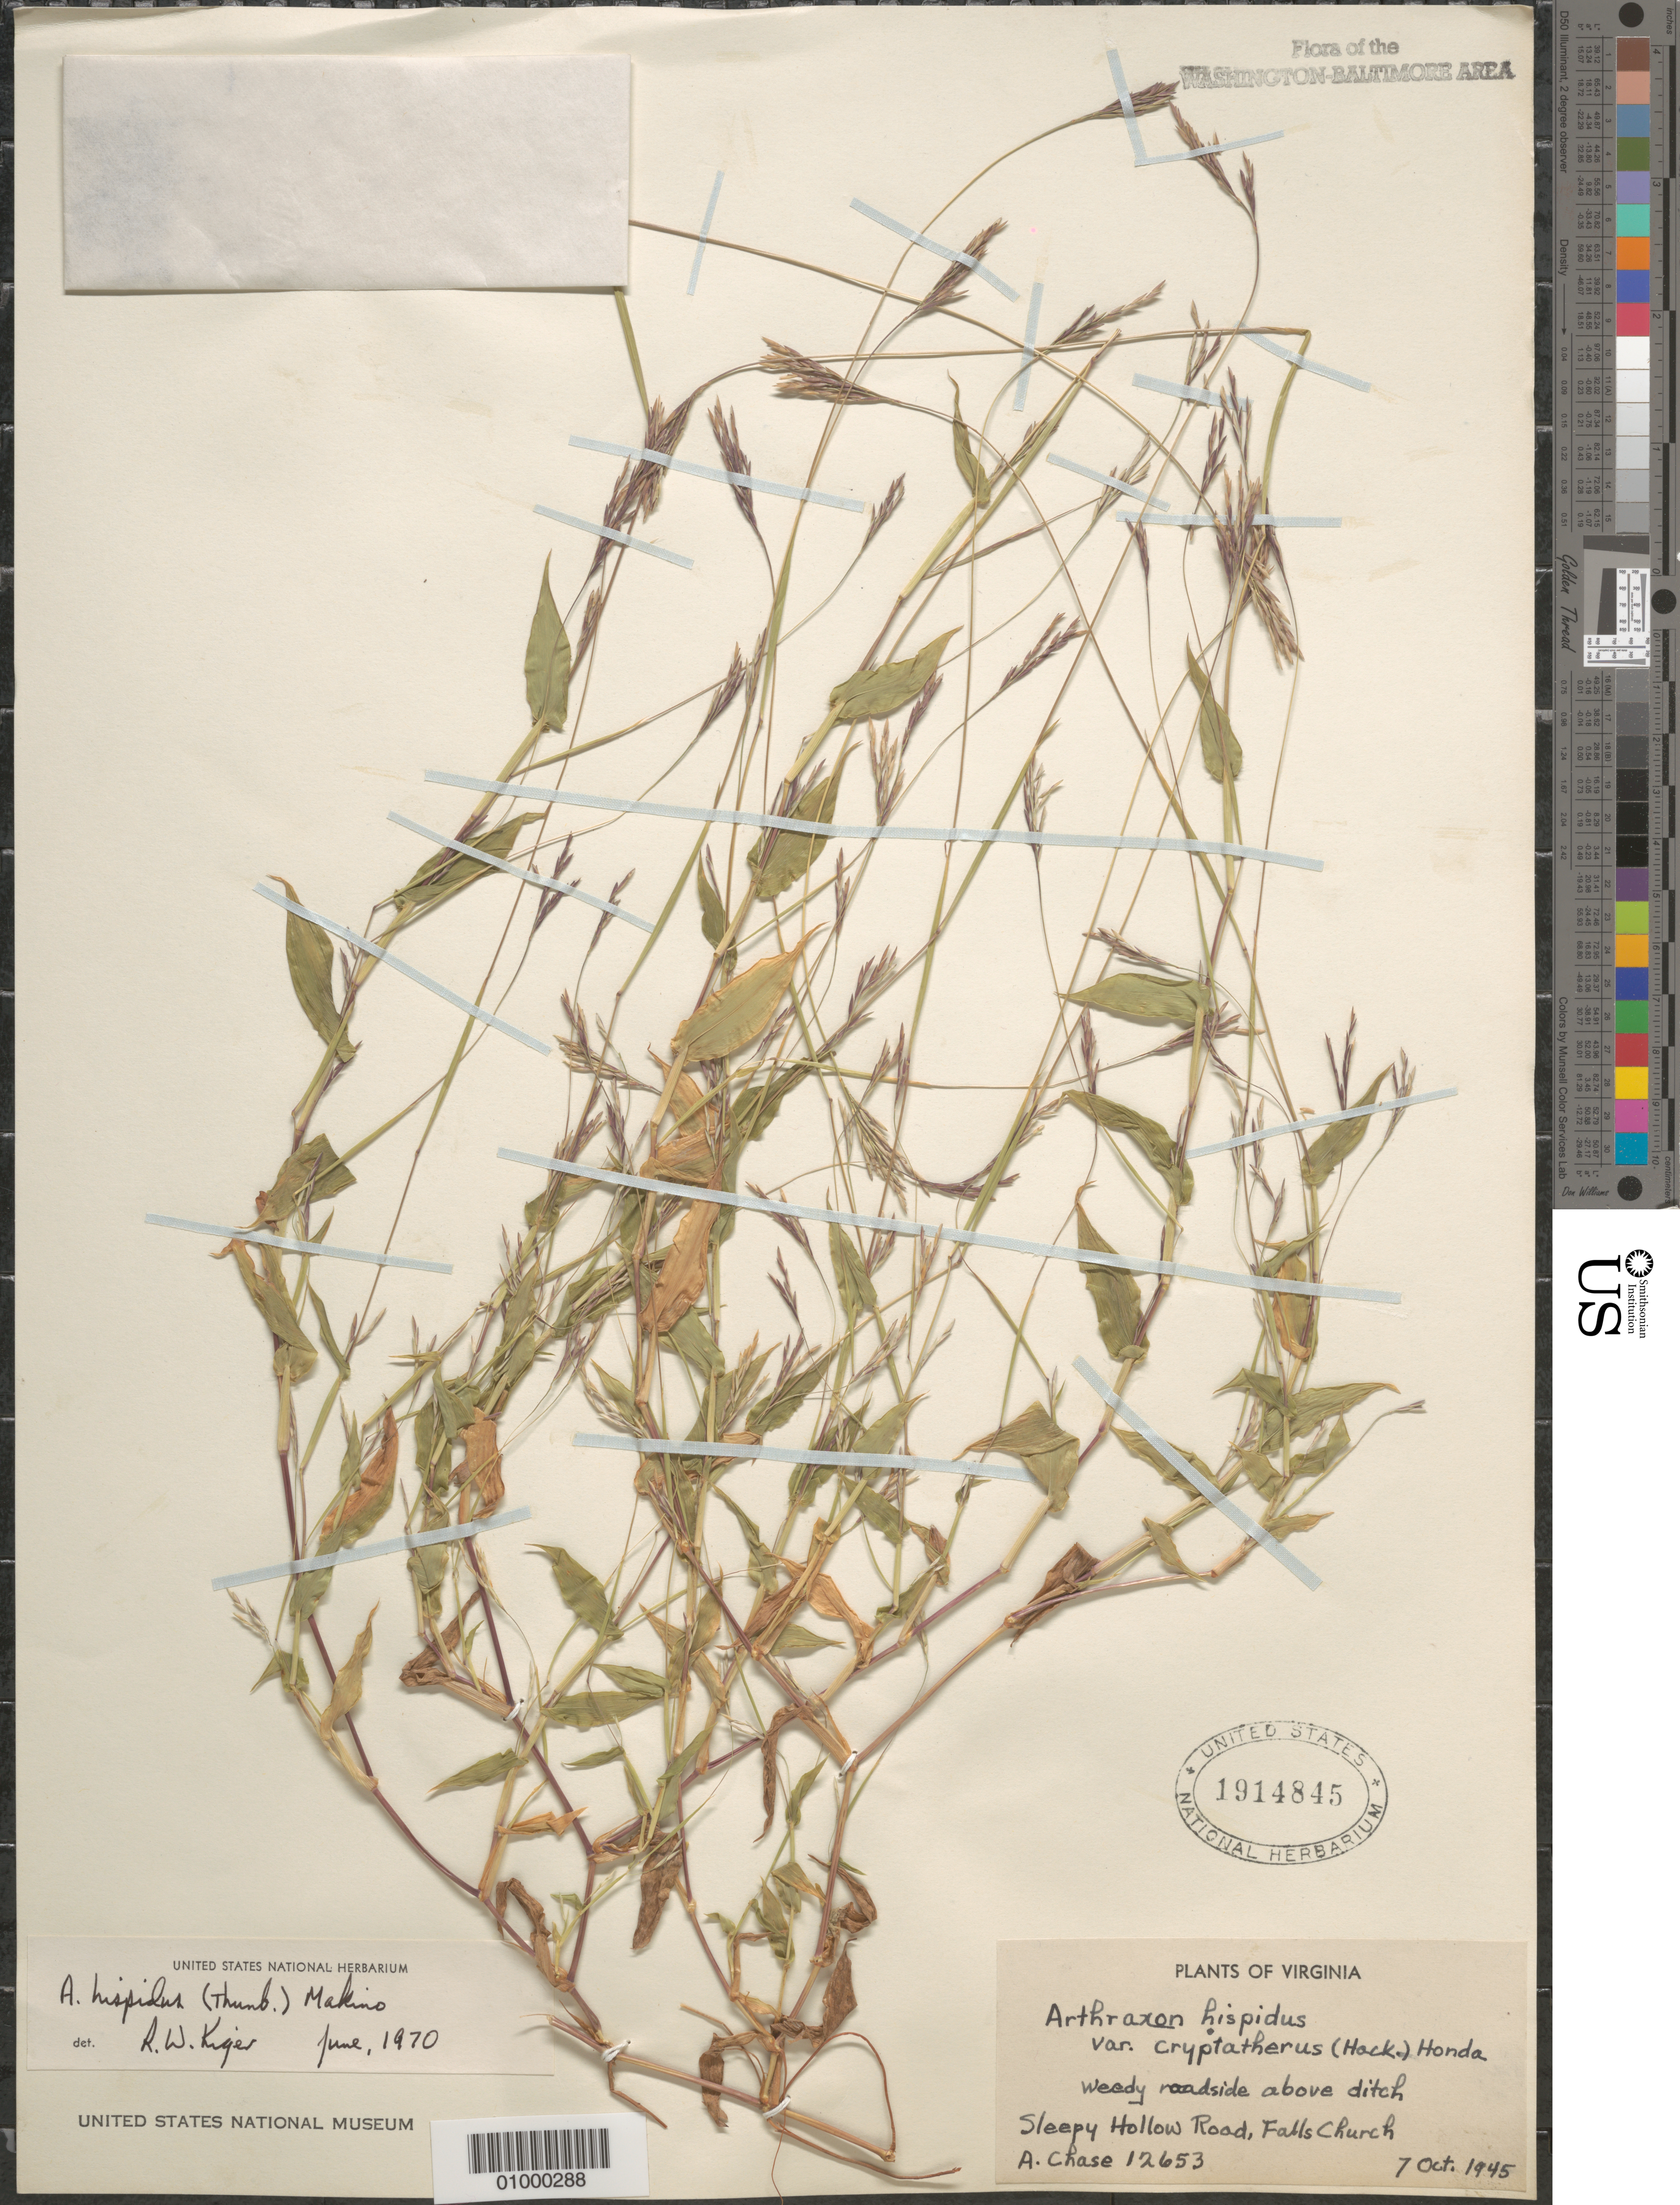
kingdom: Plantae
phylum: Tracheophyta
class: Liliopsida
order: Poales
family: Poaceae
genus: Arthraxon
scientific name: Arthraxon hispidus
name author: (Thunb.) Makino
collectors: A. Chase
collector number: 12653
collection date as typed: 7 Oct. 1945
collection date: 1945-10-07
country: United States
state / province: Virginia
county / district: Fairfax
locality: Sleepy hollow Road, Falls Church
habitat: weedy roadside above ditch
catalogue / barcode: US 1914845